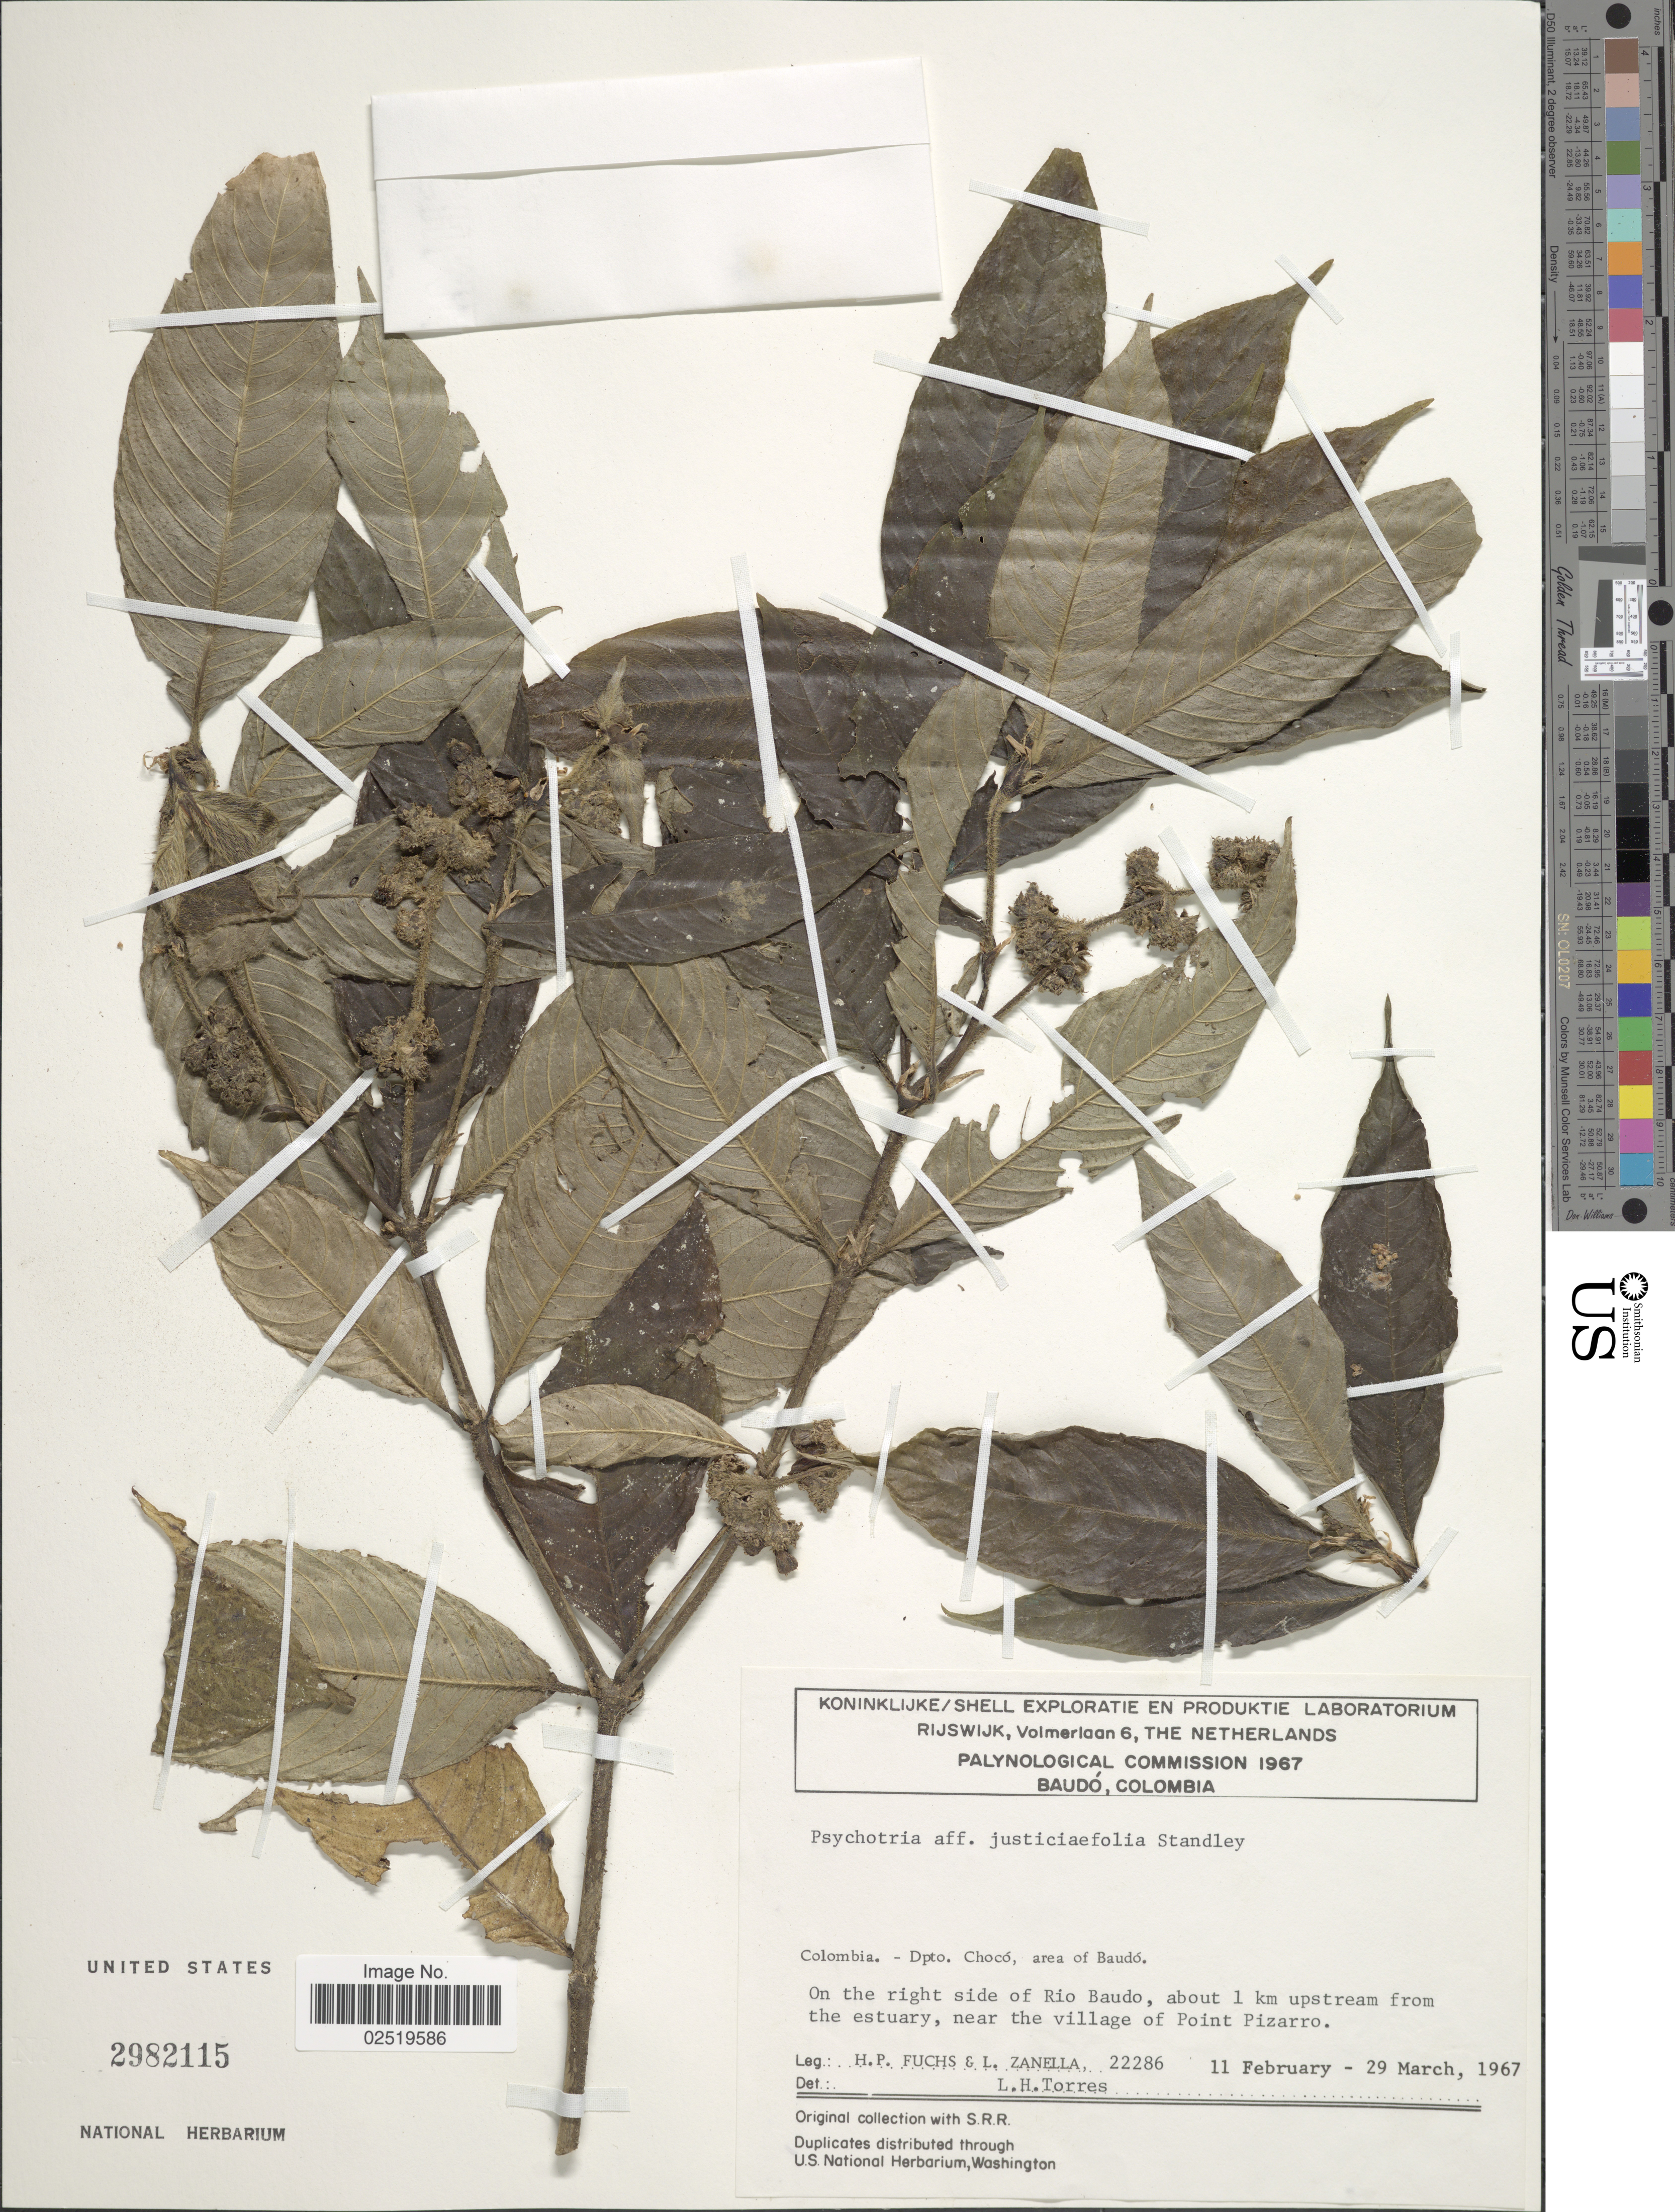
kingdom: Plantae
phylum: Tracheophyta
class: Magnoliopsida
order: Gentianales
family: Rubiaceae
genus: Psychotria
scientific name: Psychotria justiciaefolia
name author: Standl.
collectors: H. P. Fuchs & L. Zanella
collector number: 22286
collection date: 1967-02-11/1967-03-29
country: Colombia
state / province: Chocó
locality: Area of Baudo, on the right side of Rio Baudo, about 1 km upstream from the estuary, near the village of Point Pizarro.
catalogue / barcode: US 2982115